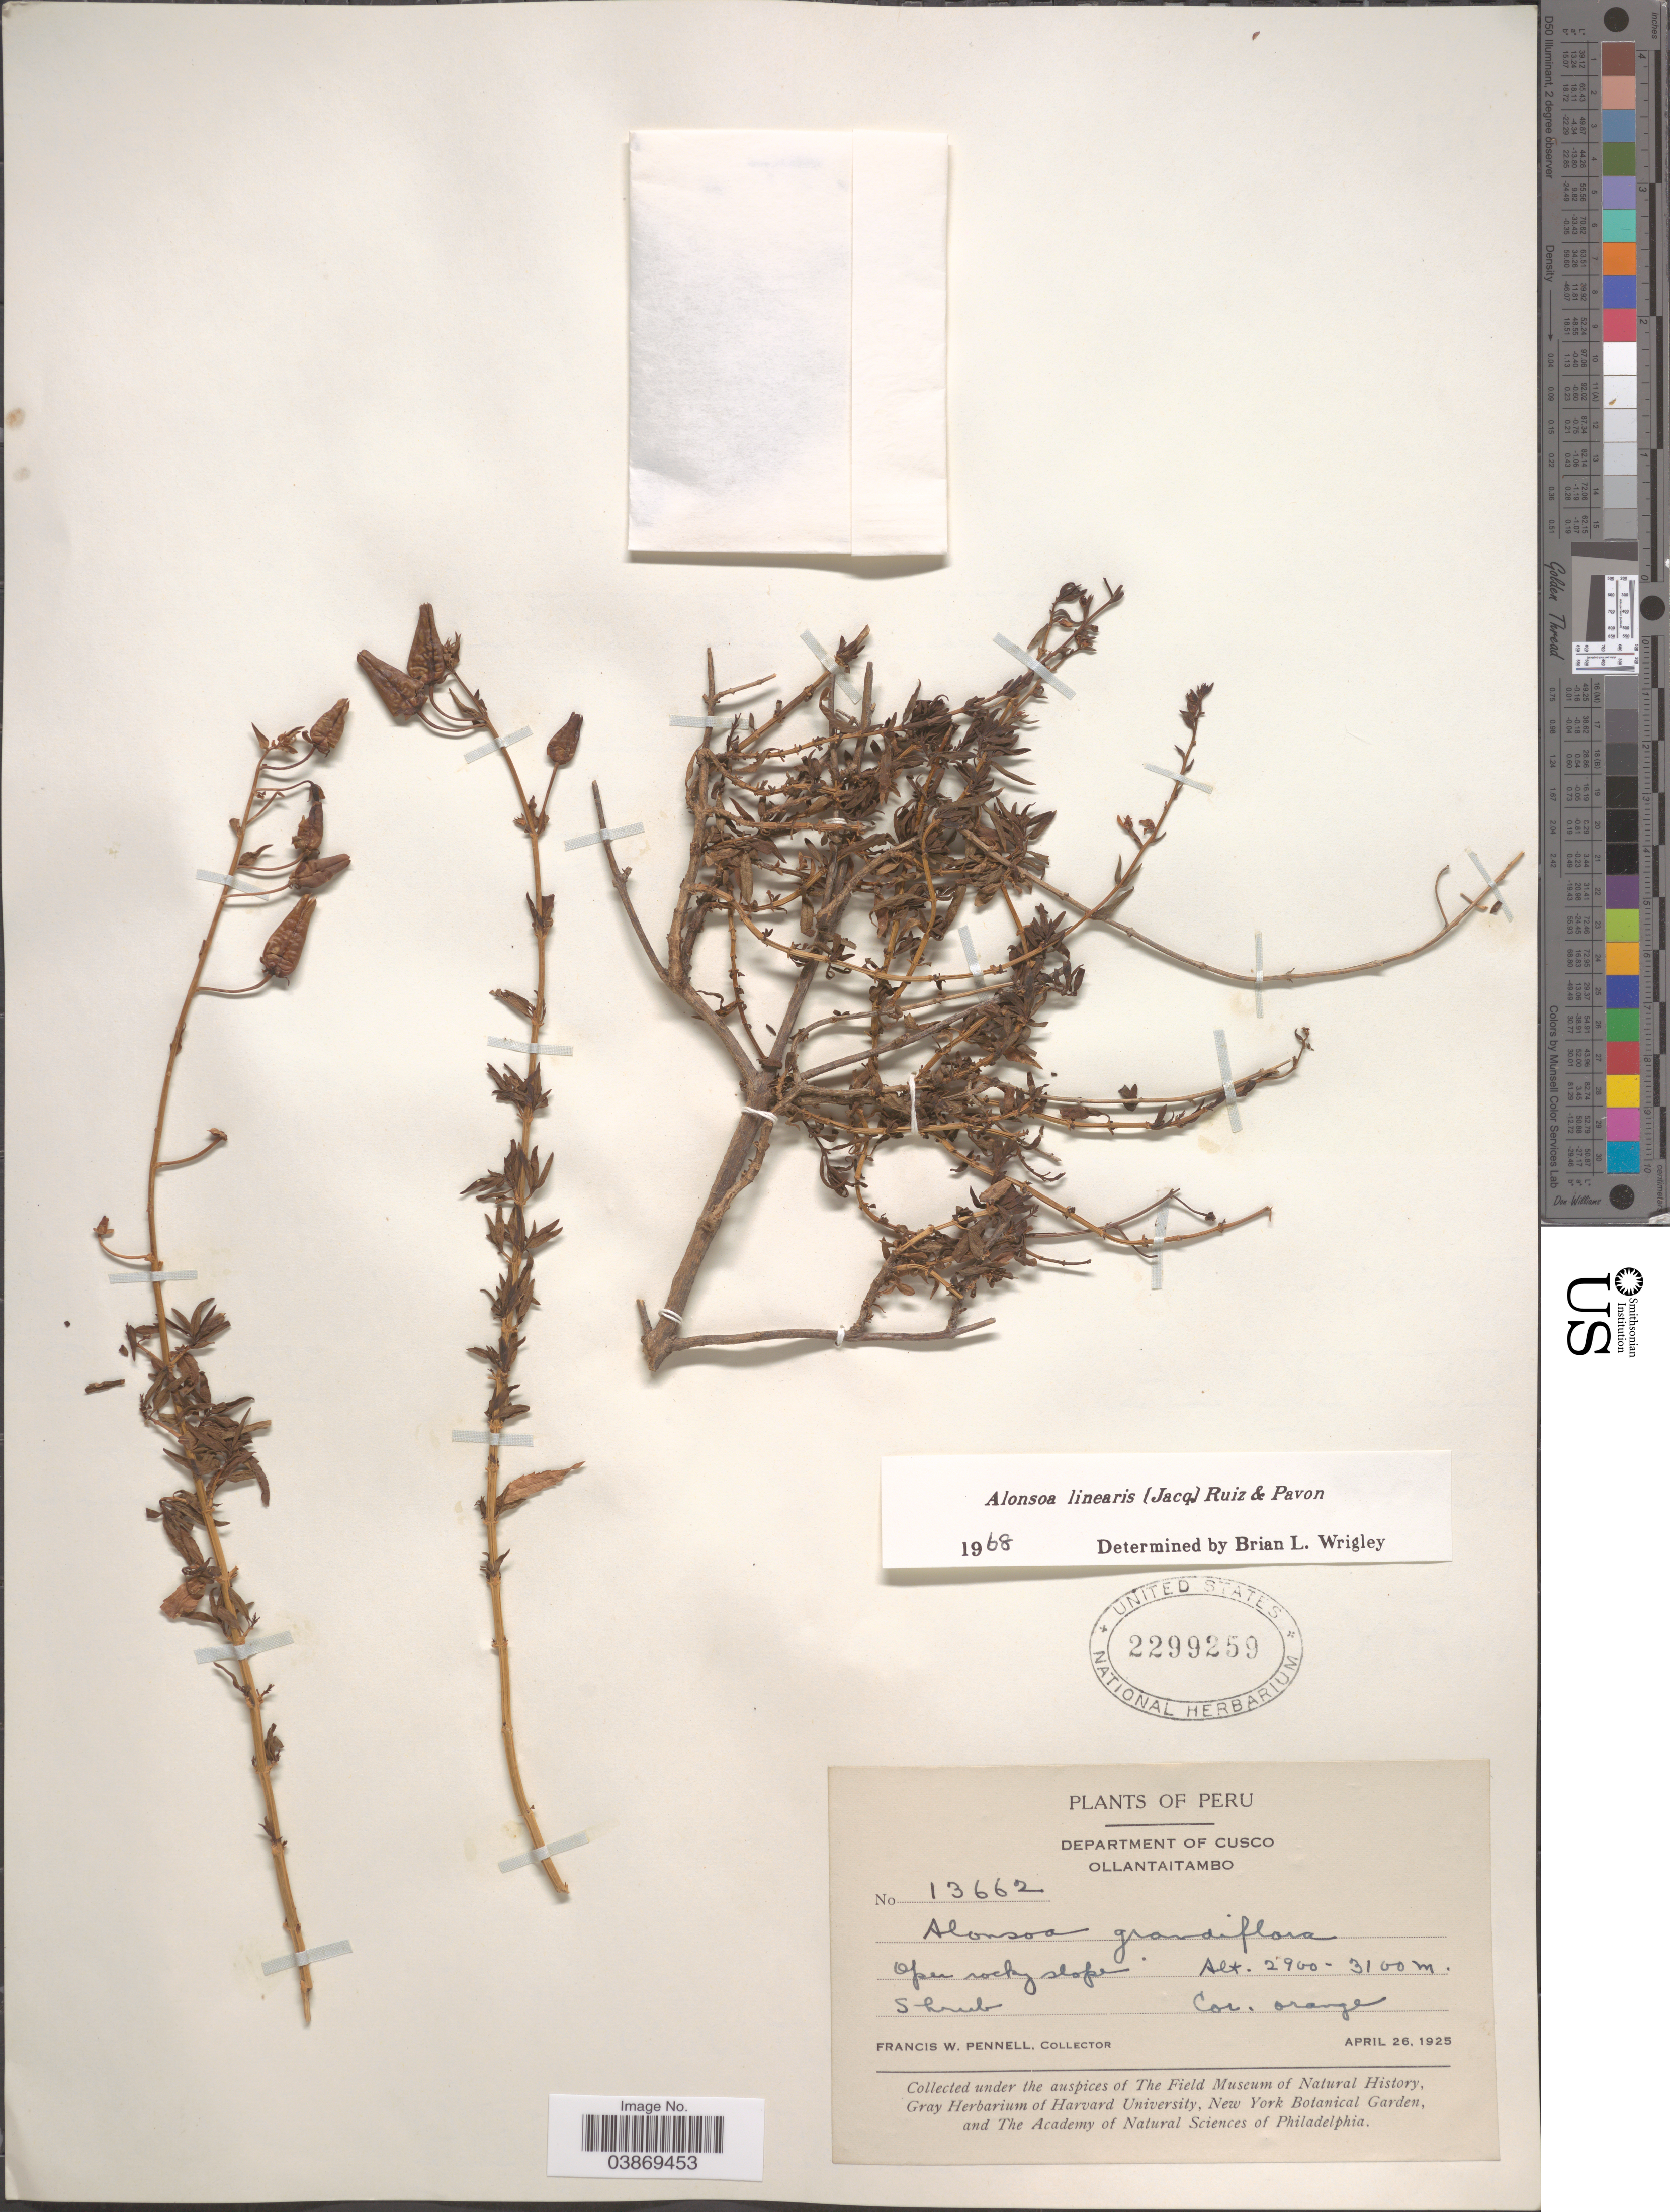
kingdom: Plantae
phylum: Tracheophyta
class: Magnoliopsida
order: Lamiales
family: Scrophulariaceae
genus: Alonsoa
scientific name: Alonsoa linearis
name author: (Jacq.) Ruiz & Pav.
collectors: F. W. Pennell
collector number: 13662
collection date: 1925-04-26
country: Peru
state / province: Cusco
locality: Department of Cusco. Ollantaitambo.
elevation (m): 2900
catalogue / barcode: US 2299259